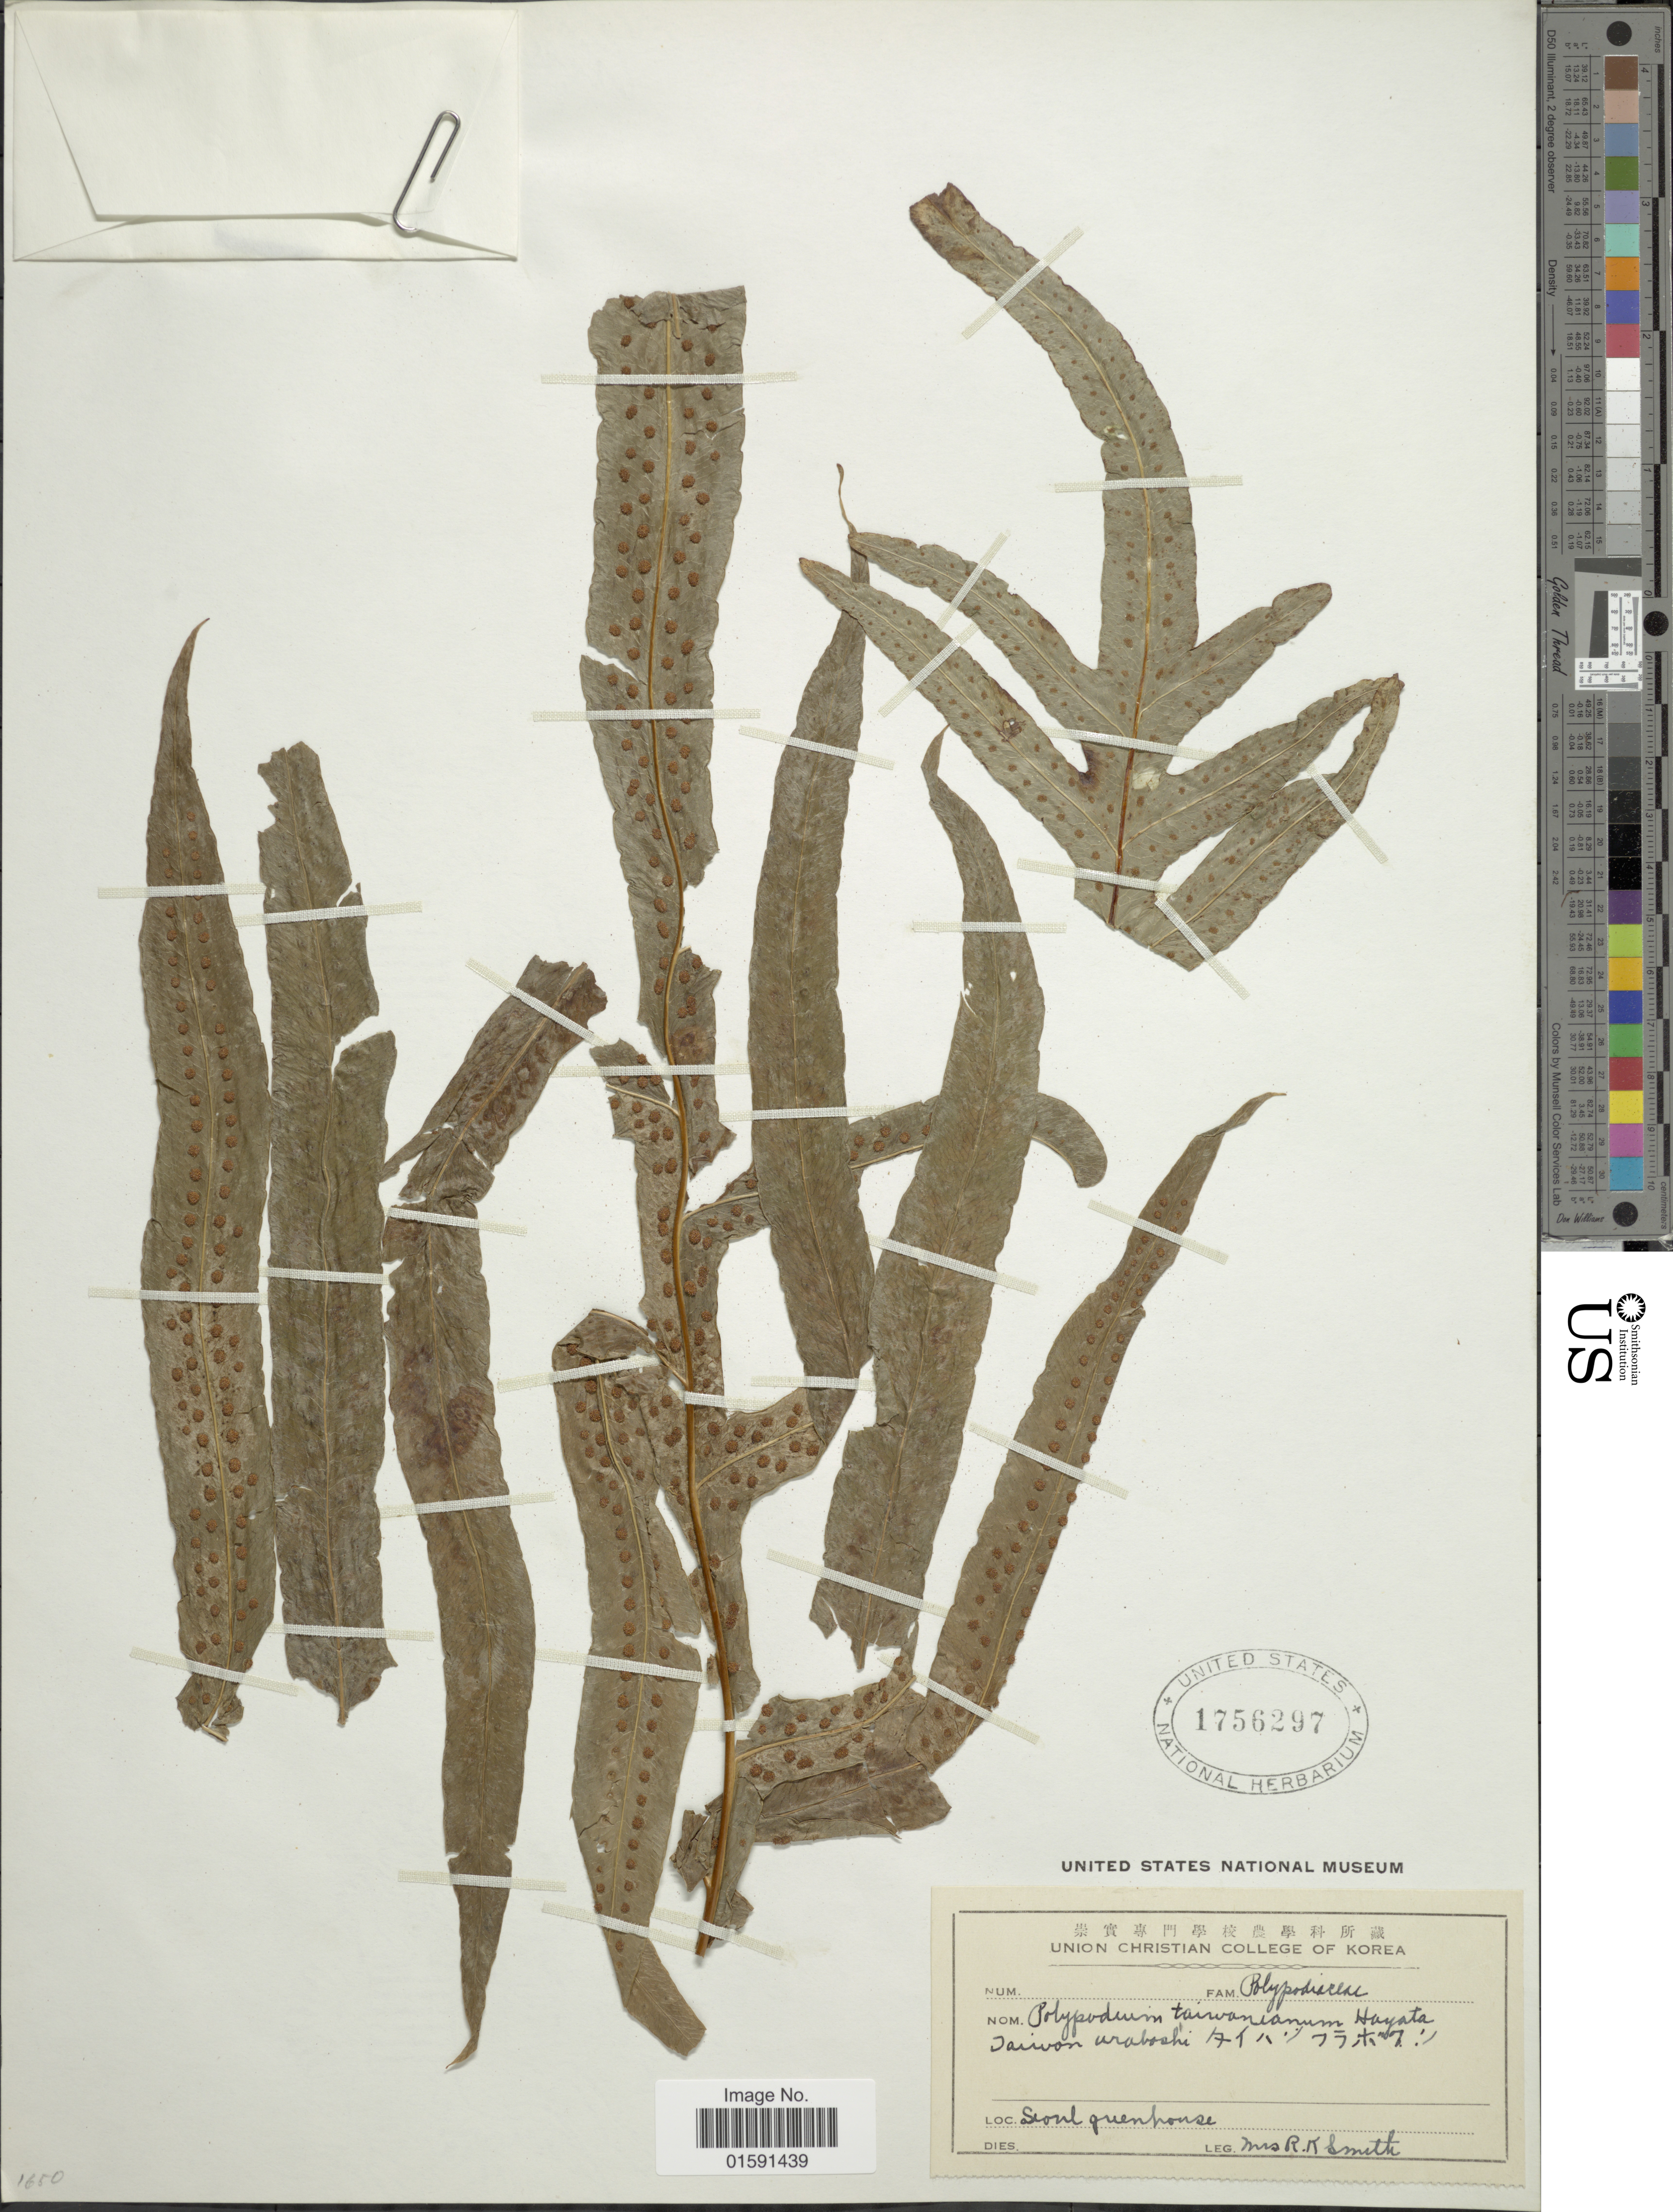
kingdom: Plantae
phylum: Tracheophyta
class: Polypodiopsida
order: Polypodiales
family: Polypodiaceae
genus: Selliguea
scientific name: Selliguea sp.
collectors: R. Smith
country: South Korea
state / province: Seoul Special City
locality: Seoul greenhouse.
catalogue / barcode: US 1756297